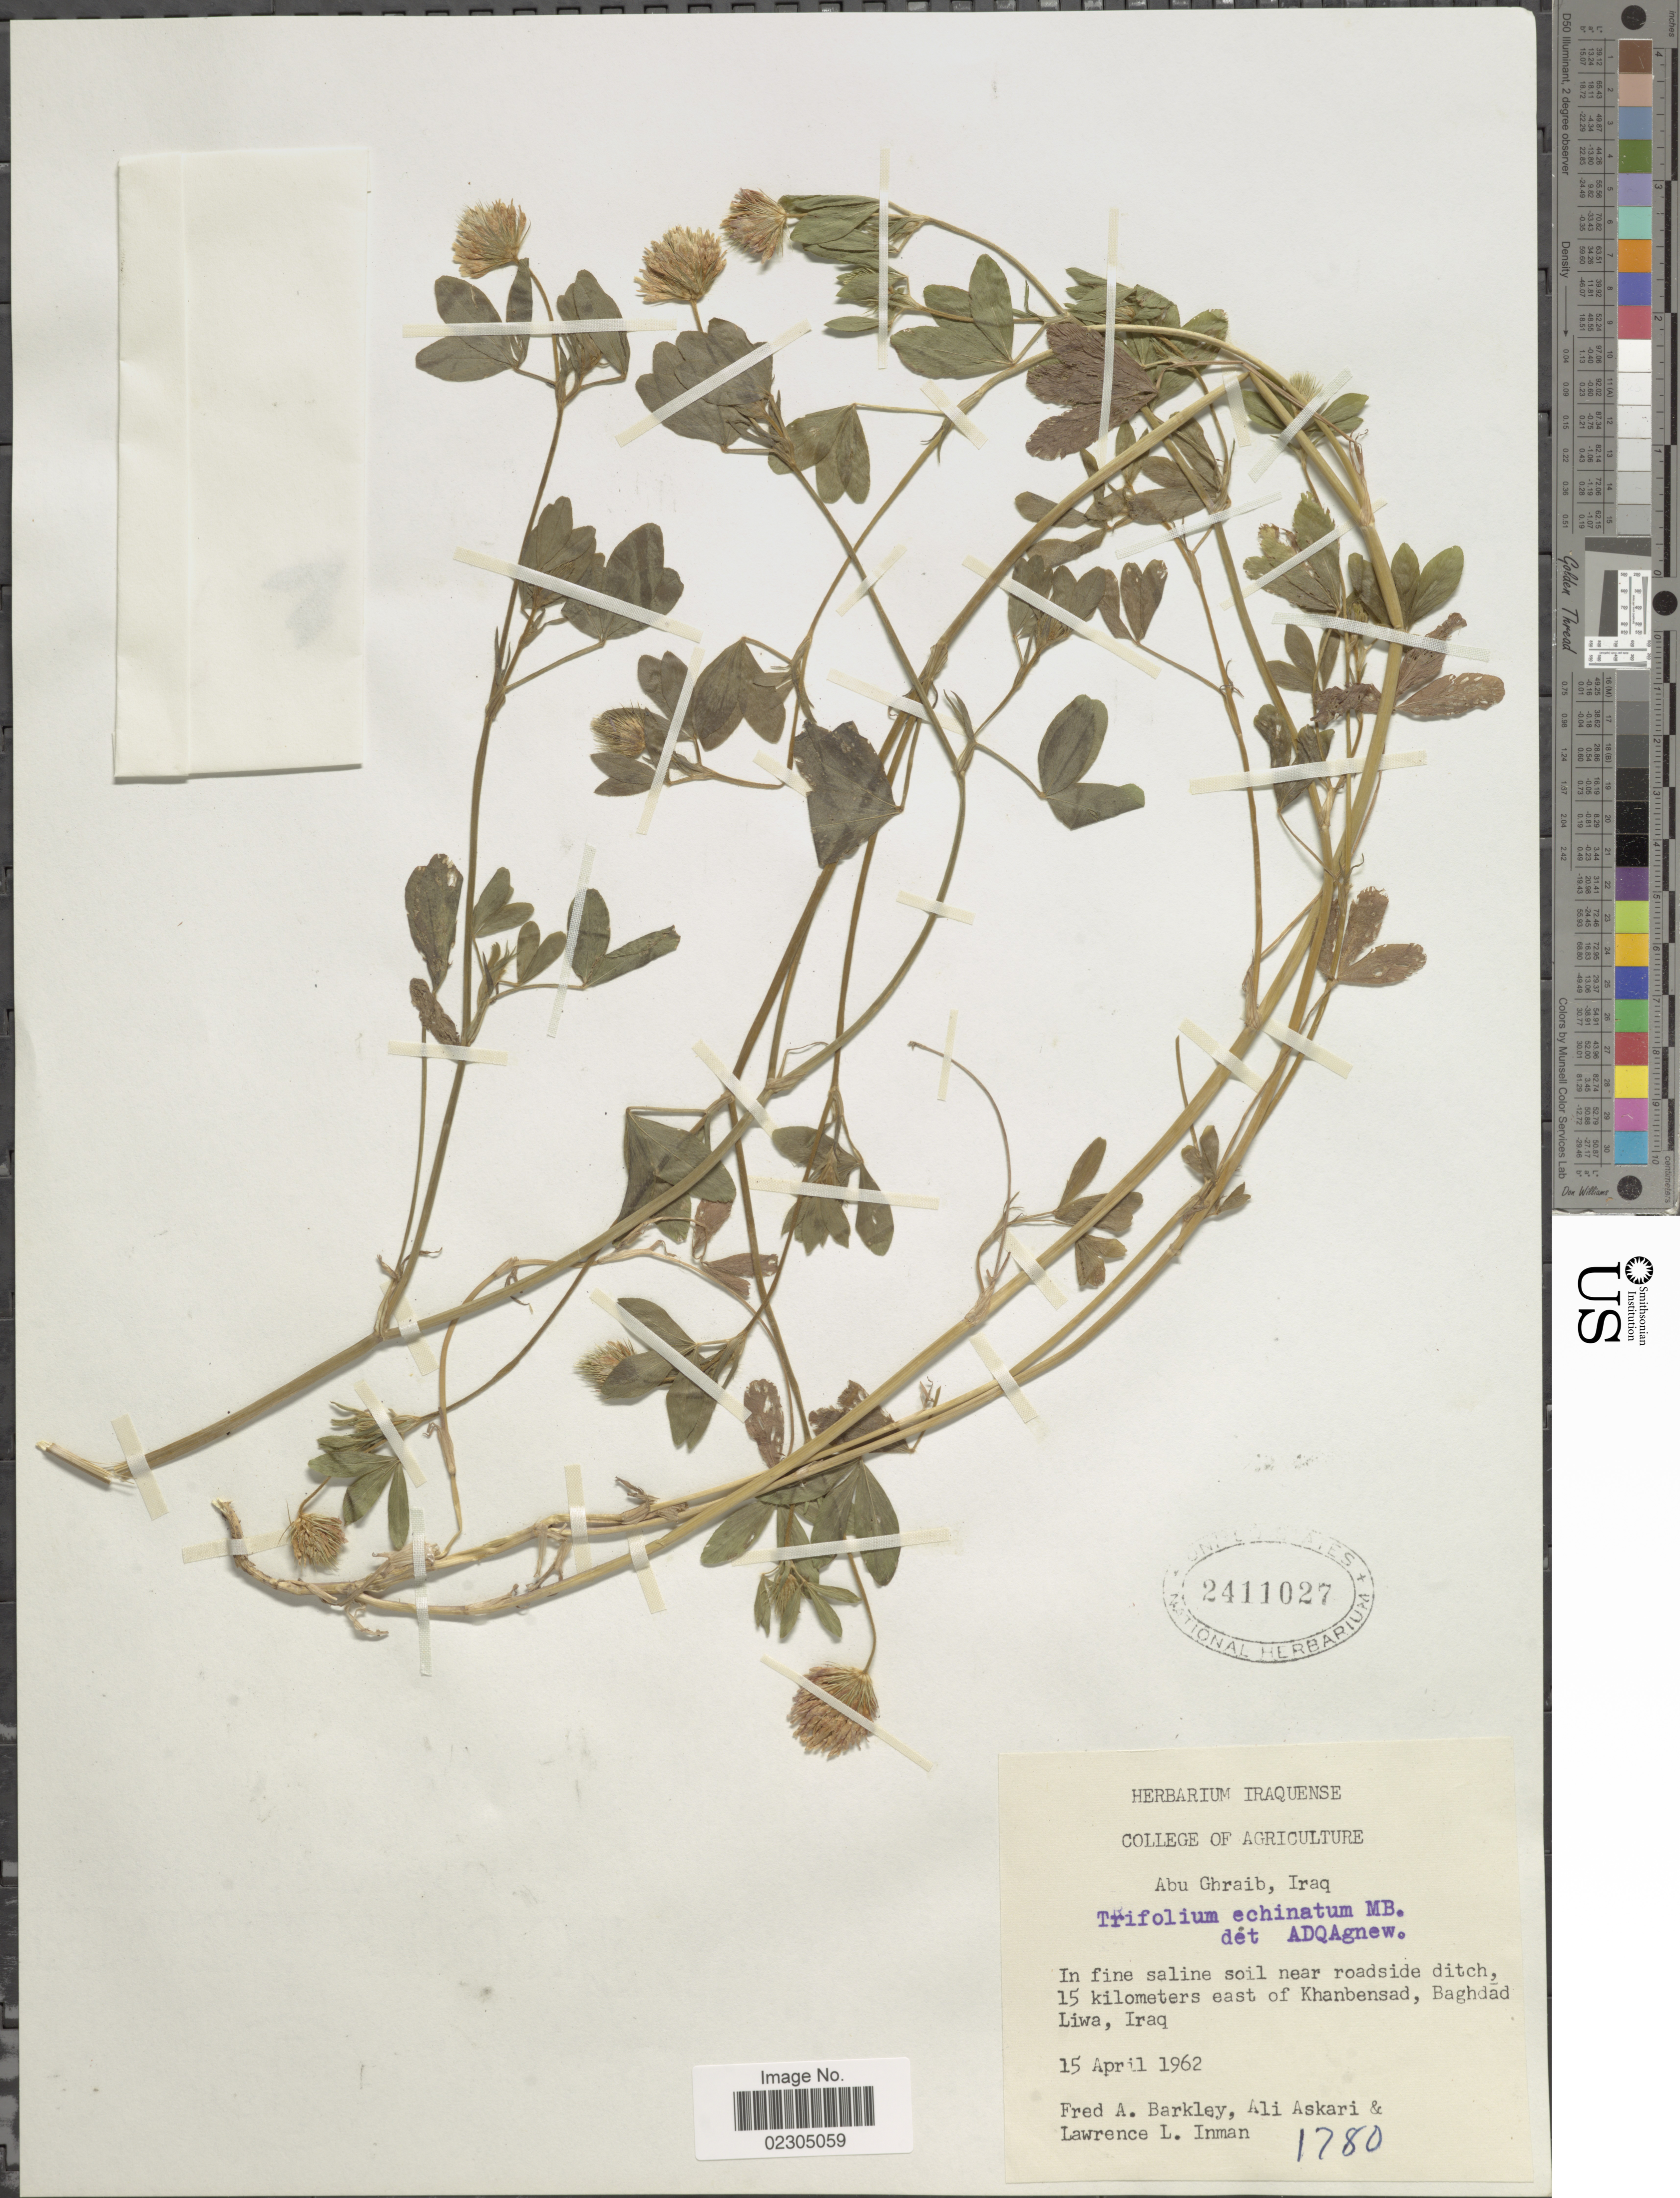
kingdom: Plantae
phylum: Tracheophyta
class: Magnoliopsida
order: Fabales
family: Fabaceae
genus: Trifolium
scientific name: Trifolium echinatum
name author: M. Bieb.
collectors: F. A. Barkley, Askari, A. & L. Inman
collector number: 1780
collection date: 1962-04-15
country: Iraq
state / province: Baghdad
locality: In fine saline soil near roadside ditch, 15 kilometers wast of Khanbensad, Baghdad Liwa.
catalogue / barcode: US 2411027